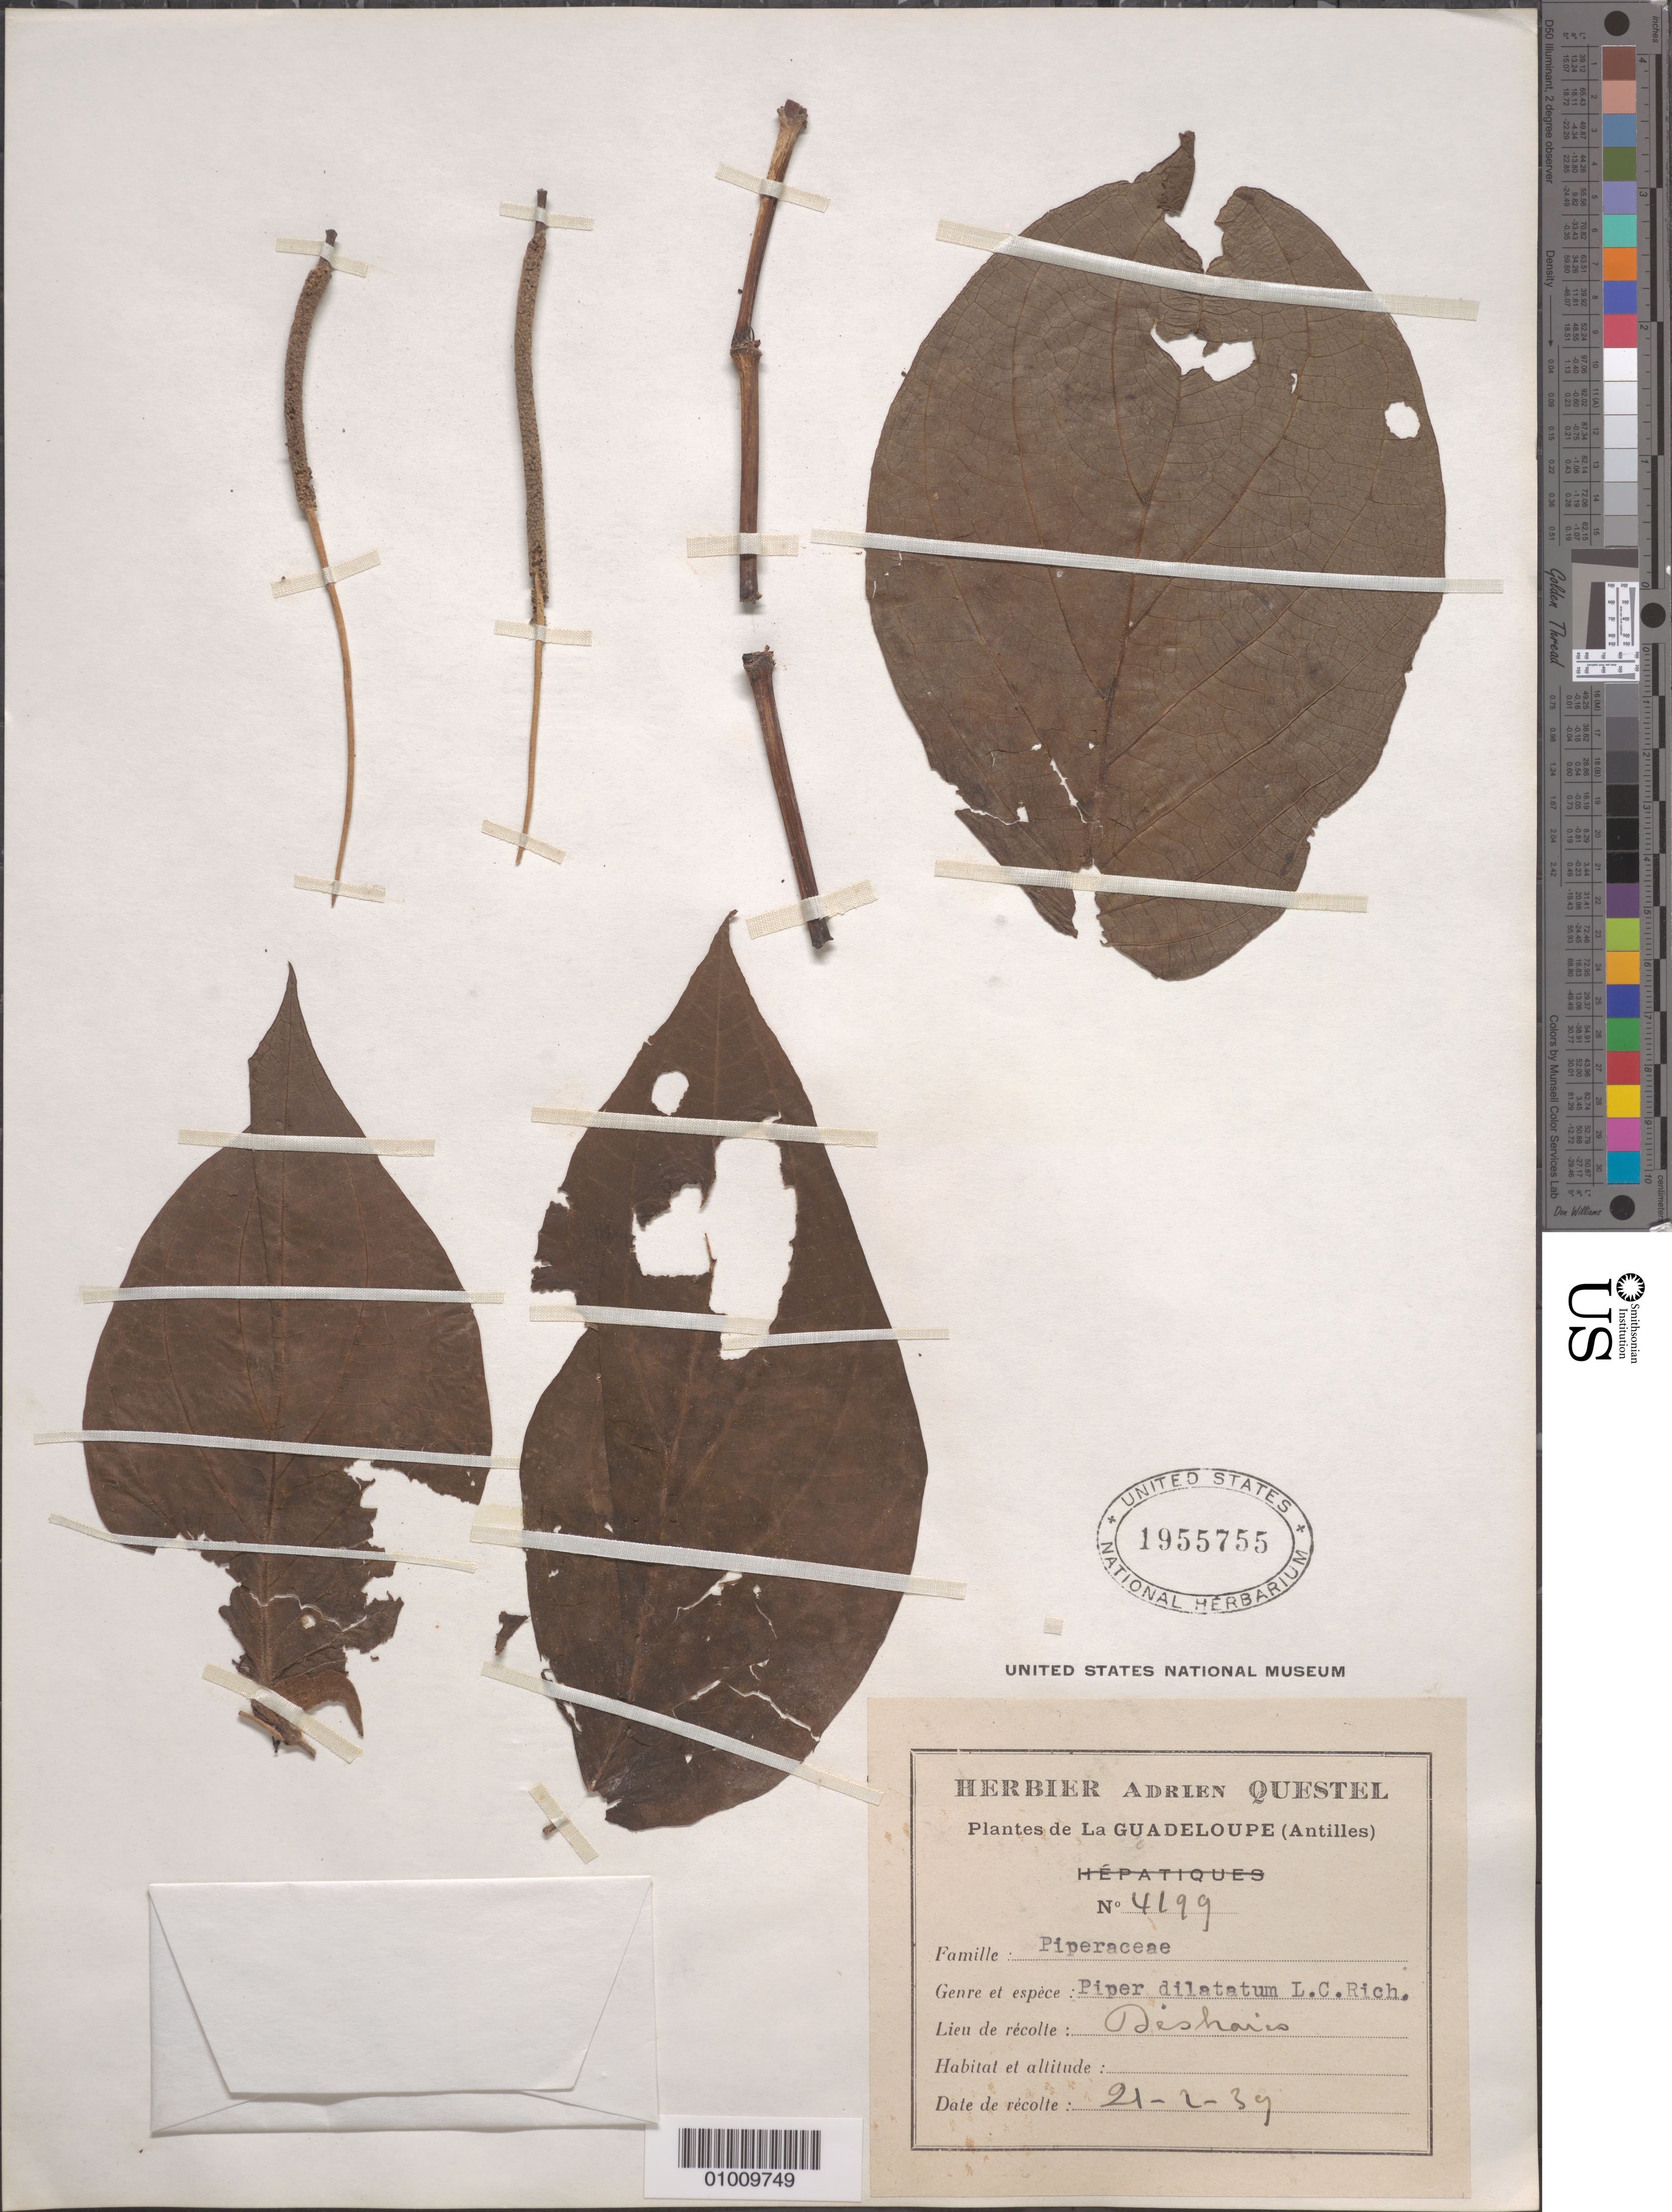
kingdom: Plantae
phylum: Tracheophyta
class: Magnoliopsida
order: Piperales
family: Piperaceae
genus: Piper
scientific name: Piper dilatatum var. dilatatum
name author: Rich.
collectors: A. Questel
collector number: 4199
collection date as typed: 21 Feb 1939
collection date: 1939-02-21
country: Guadeloupe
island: Basse Terre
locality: Deisharis.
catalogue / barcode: US 1955755